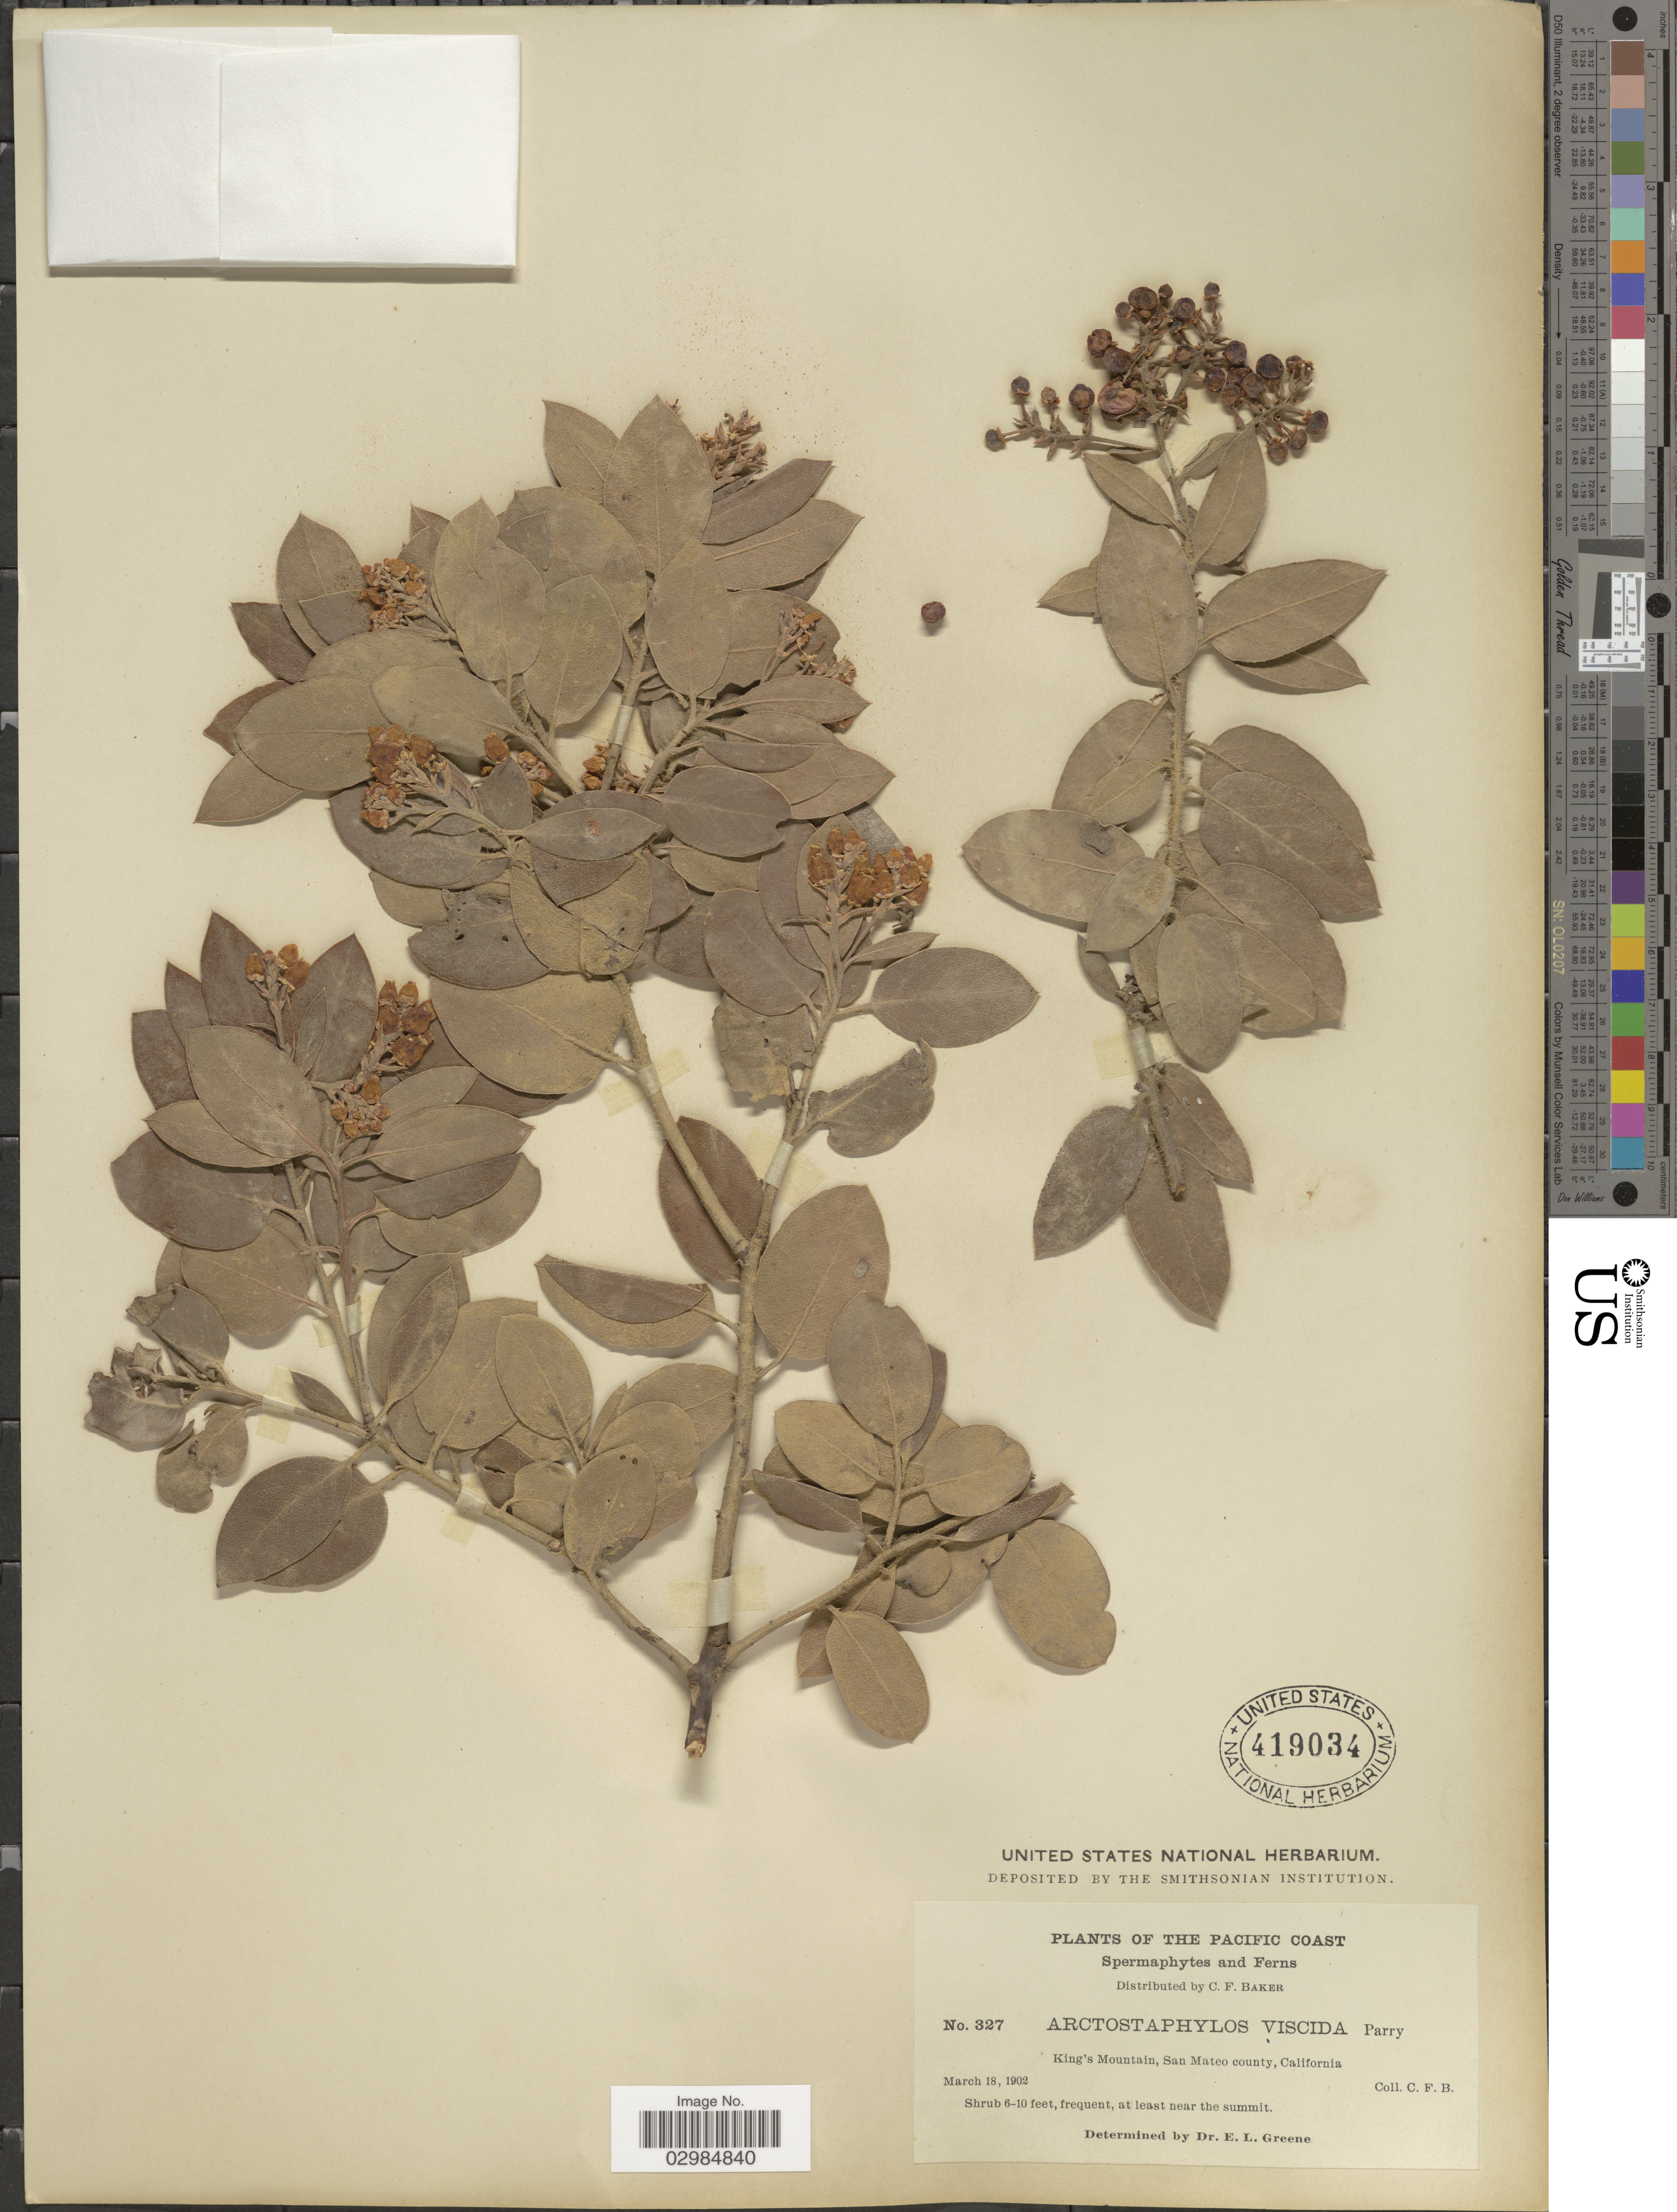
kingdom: Plantae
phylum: Tracheophyta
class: Magnoliopsida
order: Ericales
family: Ericaceae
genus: Arctostaphylos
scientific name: Arctostaphylos tomentosa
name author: (Pursh) Lindl.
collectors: C. F. Baker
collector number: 327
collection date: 1902-03-18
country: United States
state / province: California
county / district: San Mateo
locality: The Pacific Coast. King's Mountains, San Mateo county.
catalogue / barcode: US 419034